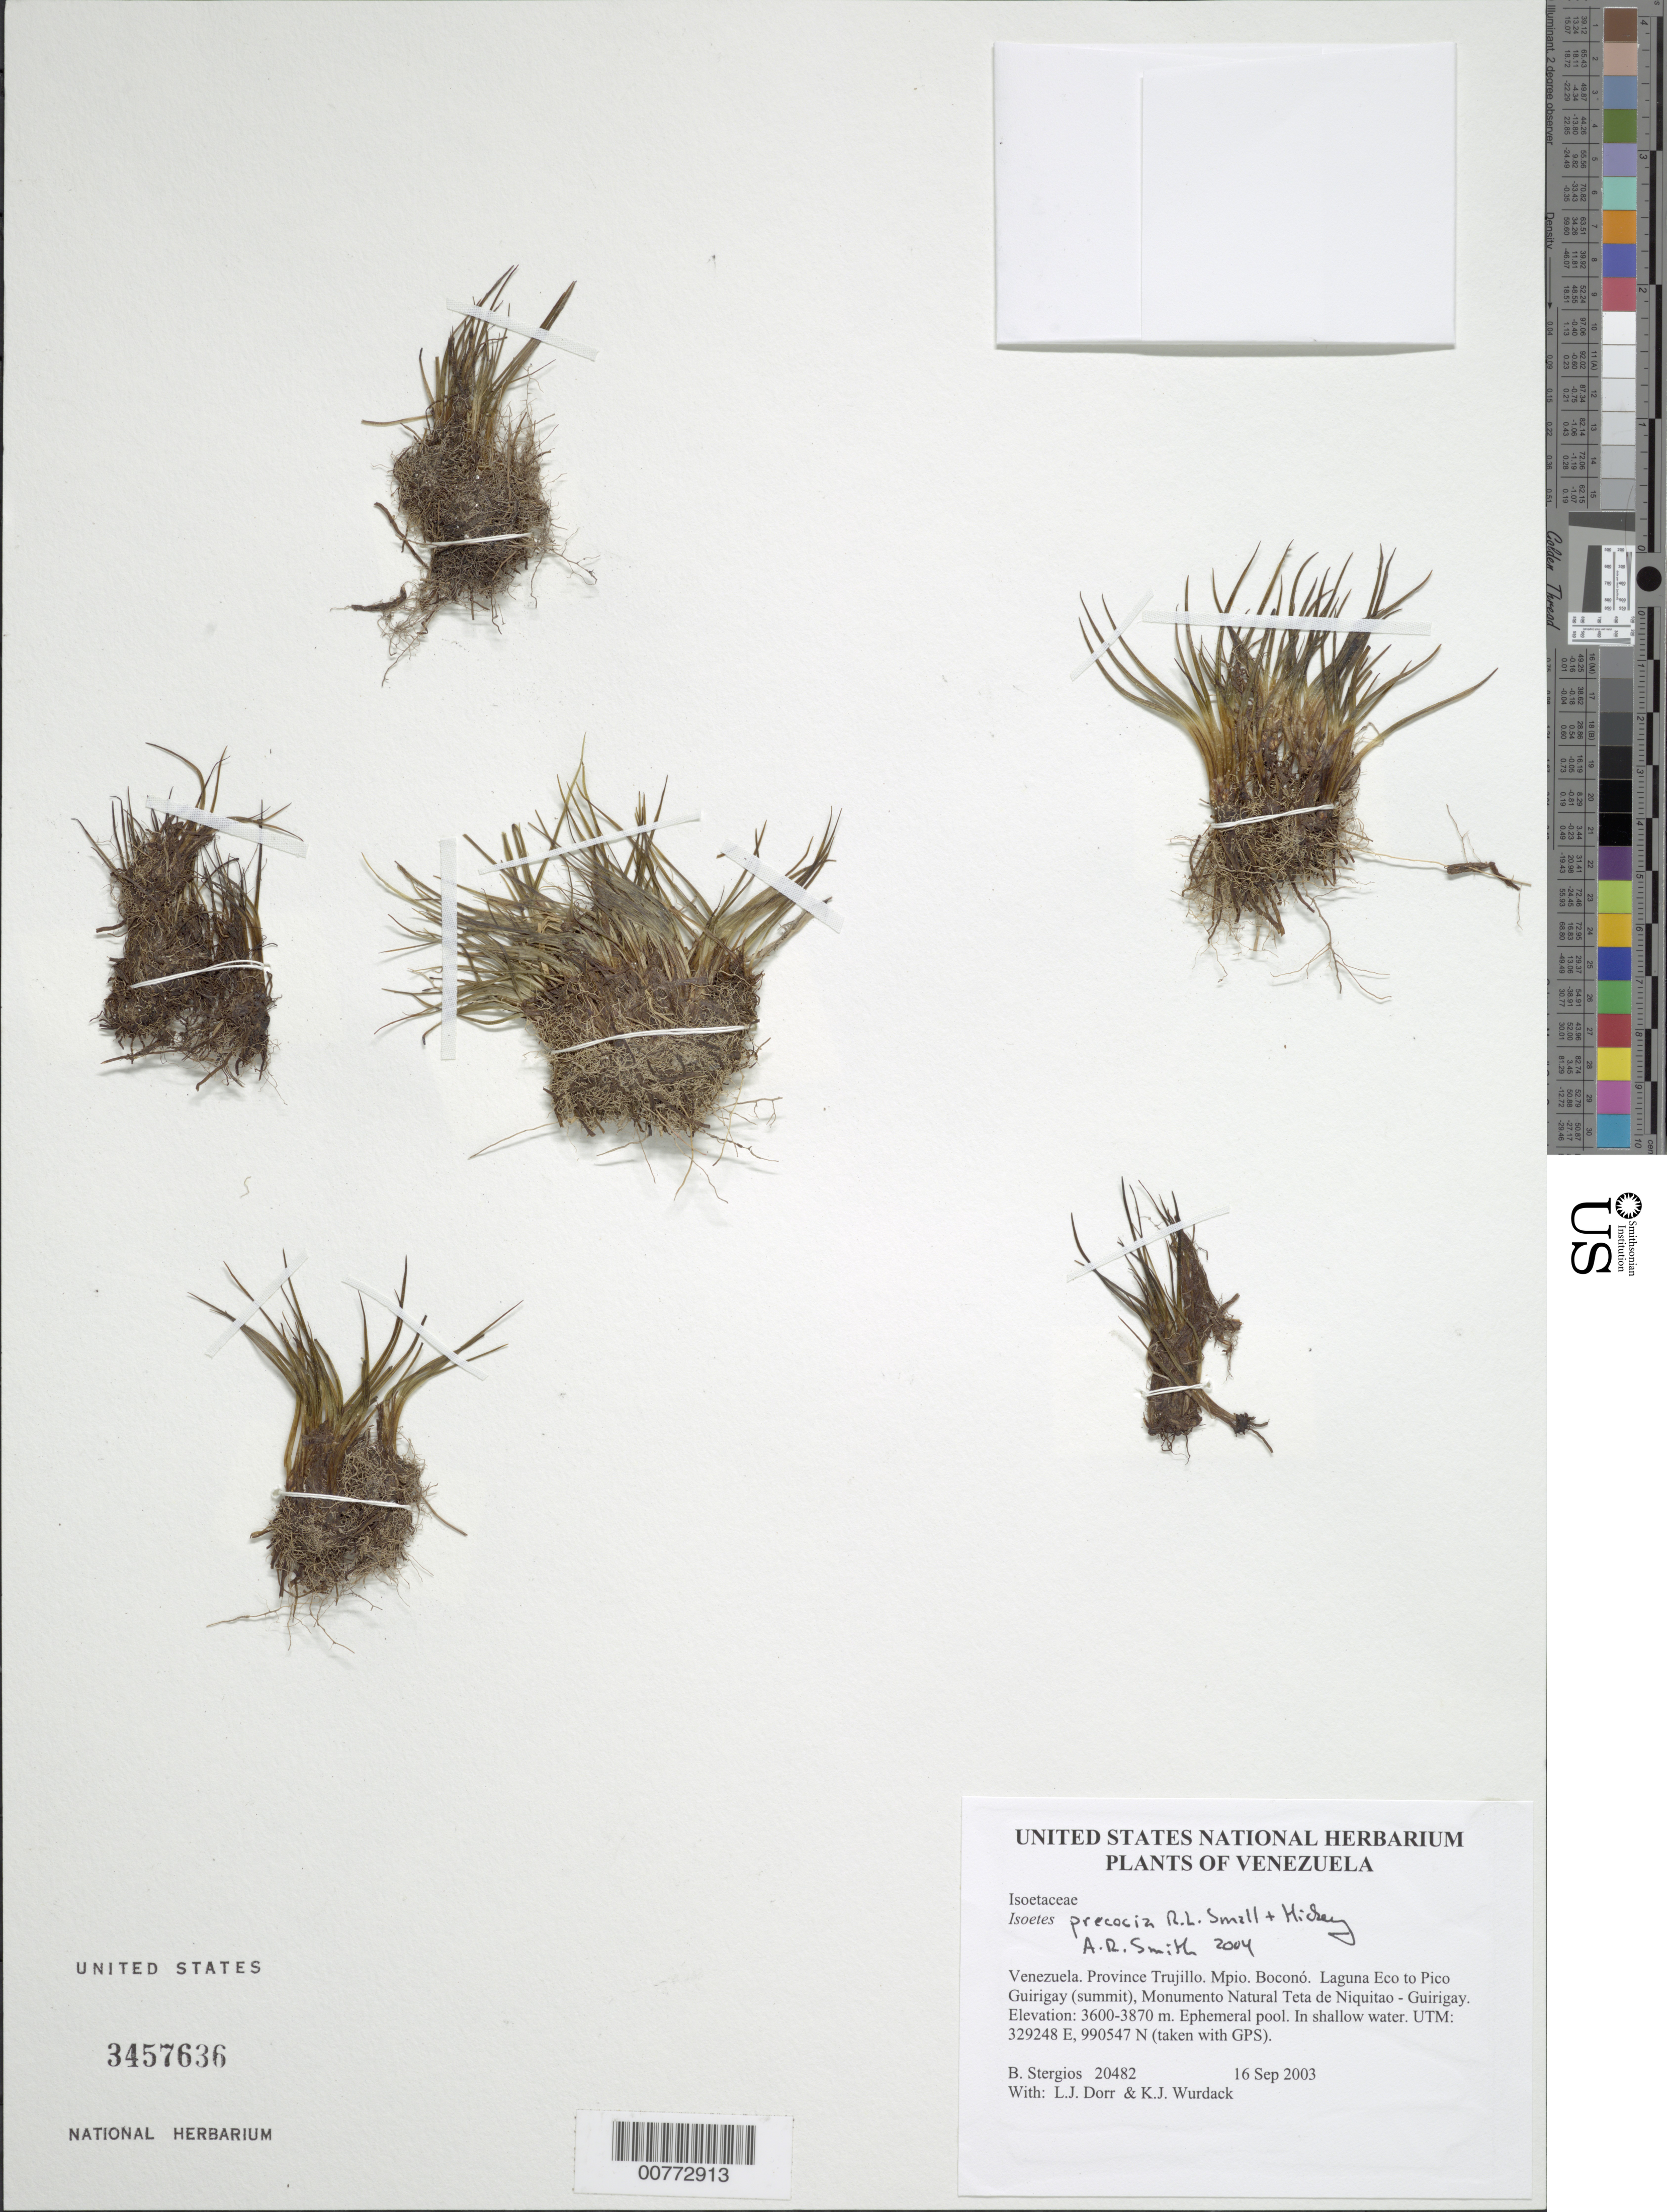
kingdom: Plantae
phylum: Tracheophyta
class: Lycopodiopsida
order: Isoetales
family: Isoetaceae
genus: Isoetes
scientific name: Isoetes precocia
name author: R.L. Small & Hickey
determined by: Smith, Alan R., (UC)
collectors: B. G. Stergios, L. J. Dorr & K. Wurdack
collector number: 20482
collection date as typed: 16 Sep 2003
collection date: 2003-09-16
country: Venezuela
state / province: Trujillo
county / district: Boconó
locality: Laguna Eco to Pico Guirigay (summit), Monumento Natural Teta de Niquitao - Guirigay.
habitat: Ephemeral pool.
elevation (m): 3600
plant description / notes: PORT, US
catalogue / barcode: US 3457636